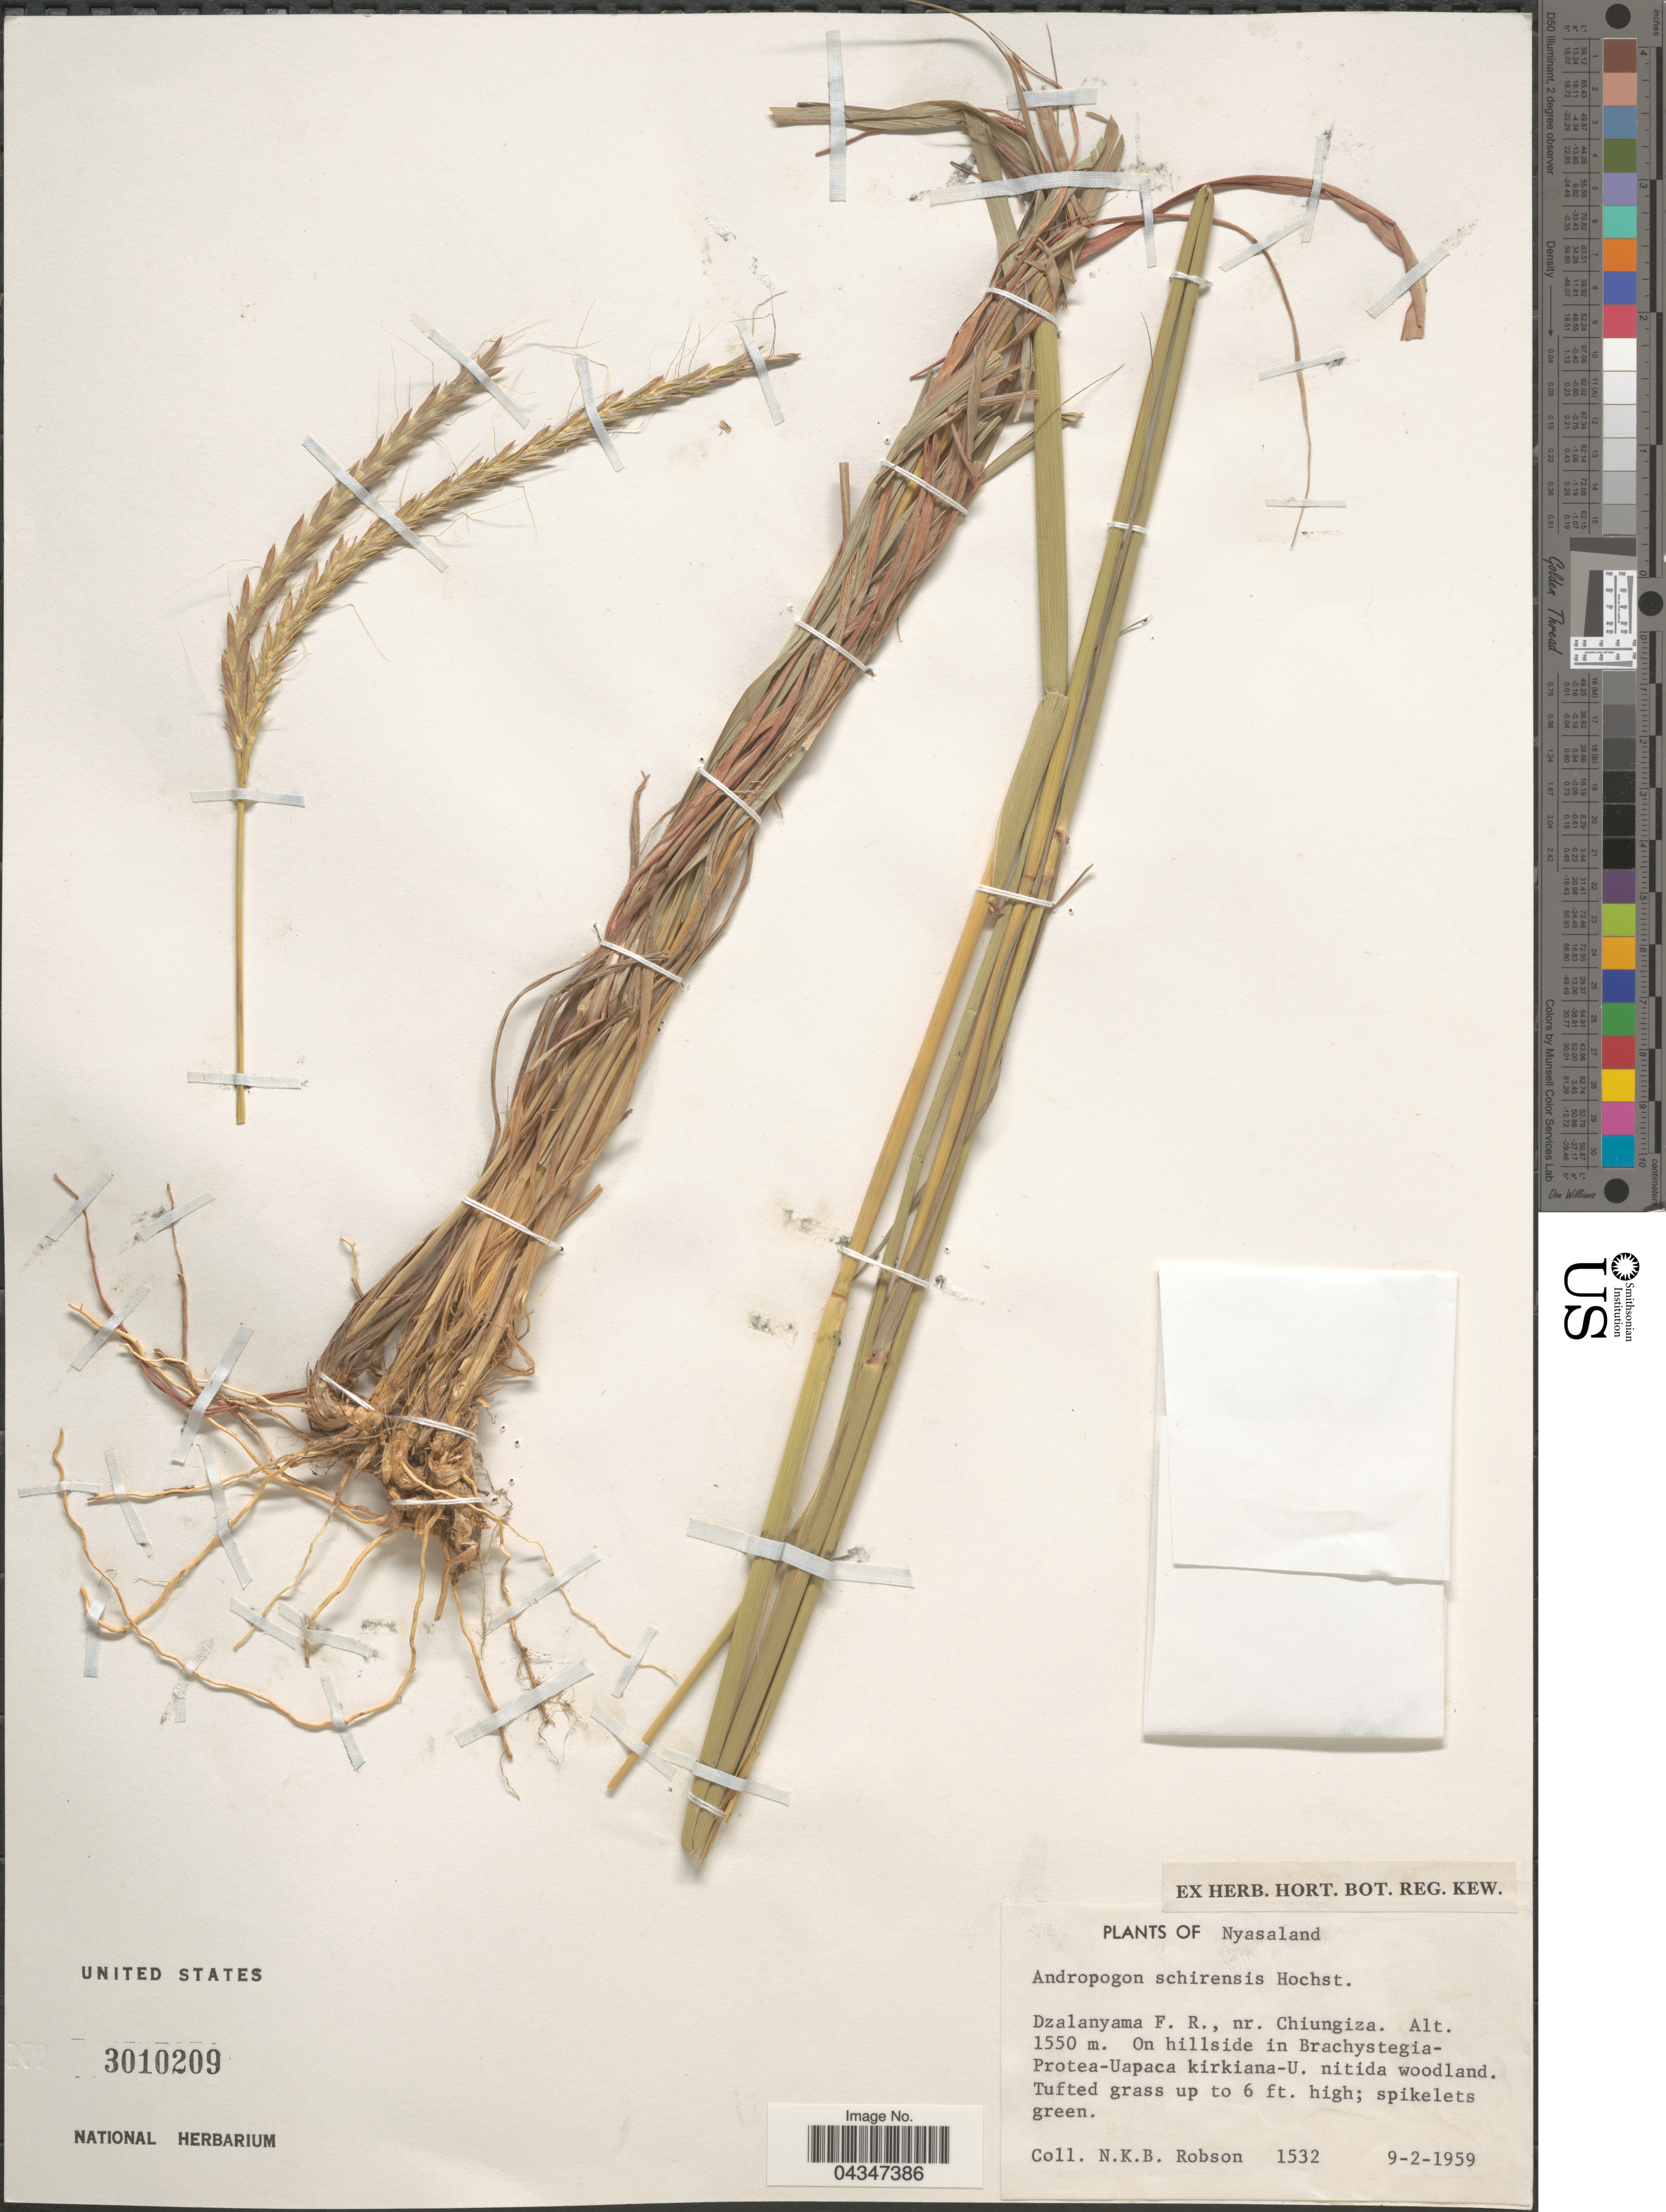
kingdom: Plantae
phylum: Tracheophyta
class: Liliopsida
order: Poales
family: Poaceae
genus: Andropogon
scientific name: Andropogon schirensis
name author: Hochst. ex A. Rich.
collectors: N. Robson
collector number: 1532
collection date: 1959-02-09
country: Malawi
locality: Nyasaland. Dzalanyama F. R., nr. Chiungiza.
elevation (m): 1550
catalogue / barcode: US 3010209